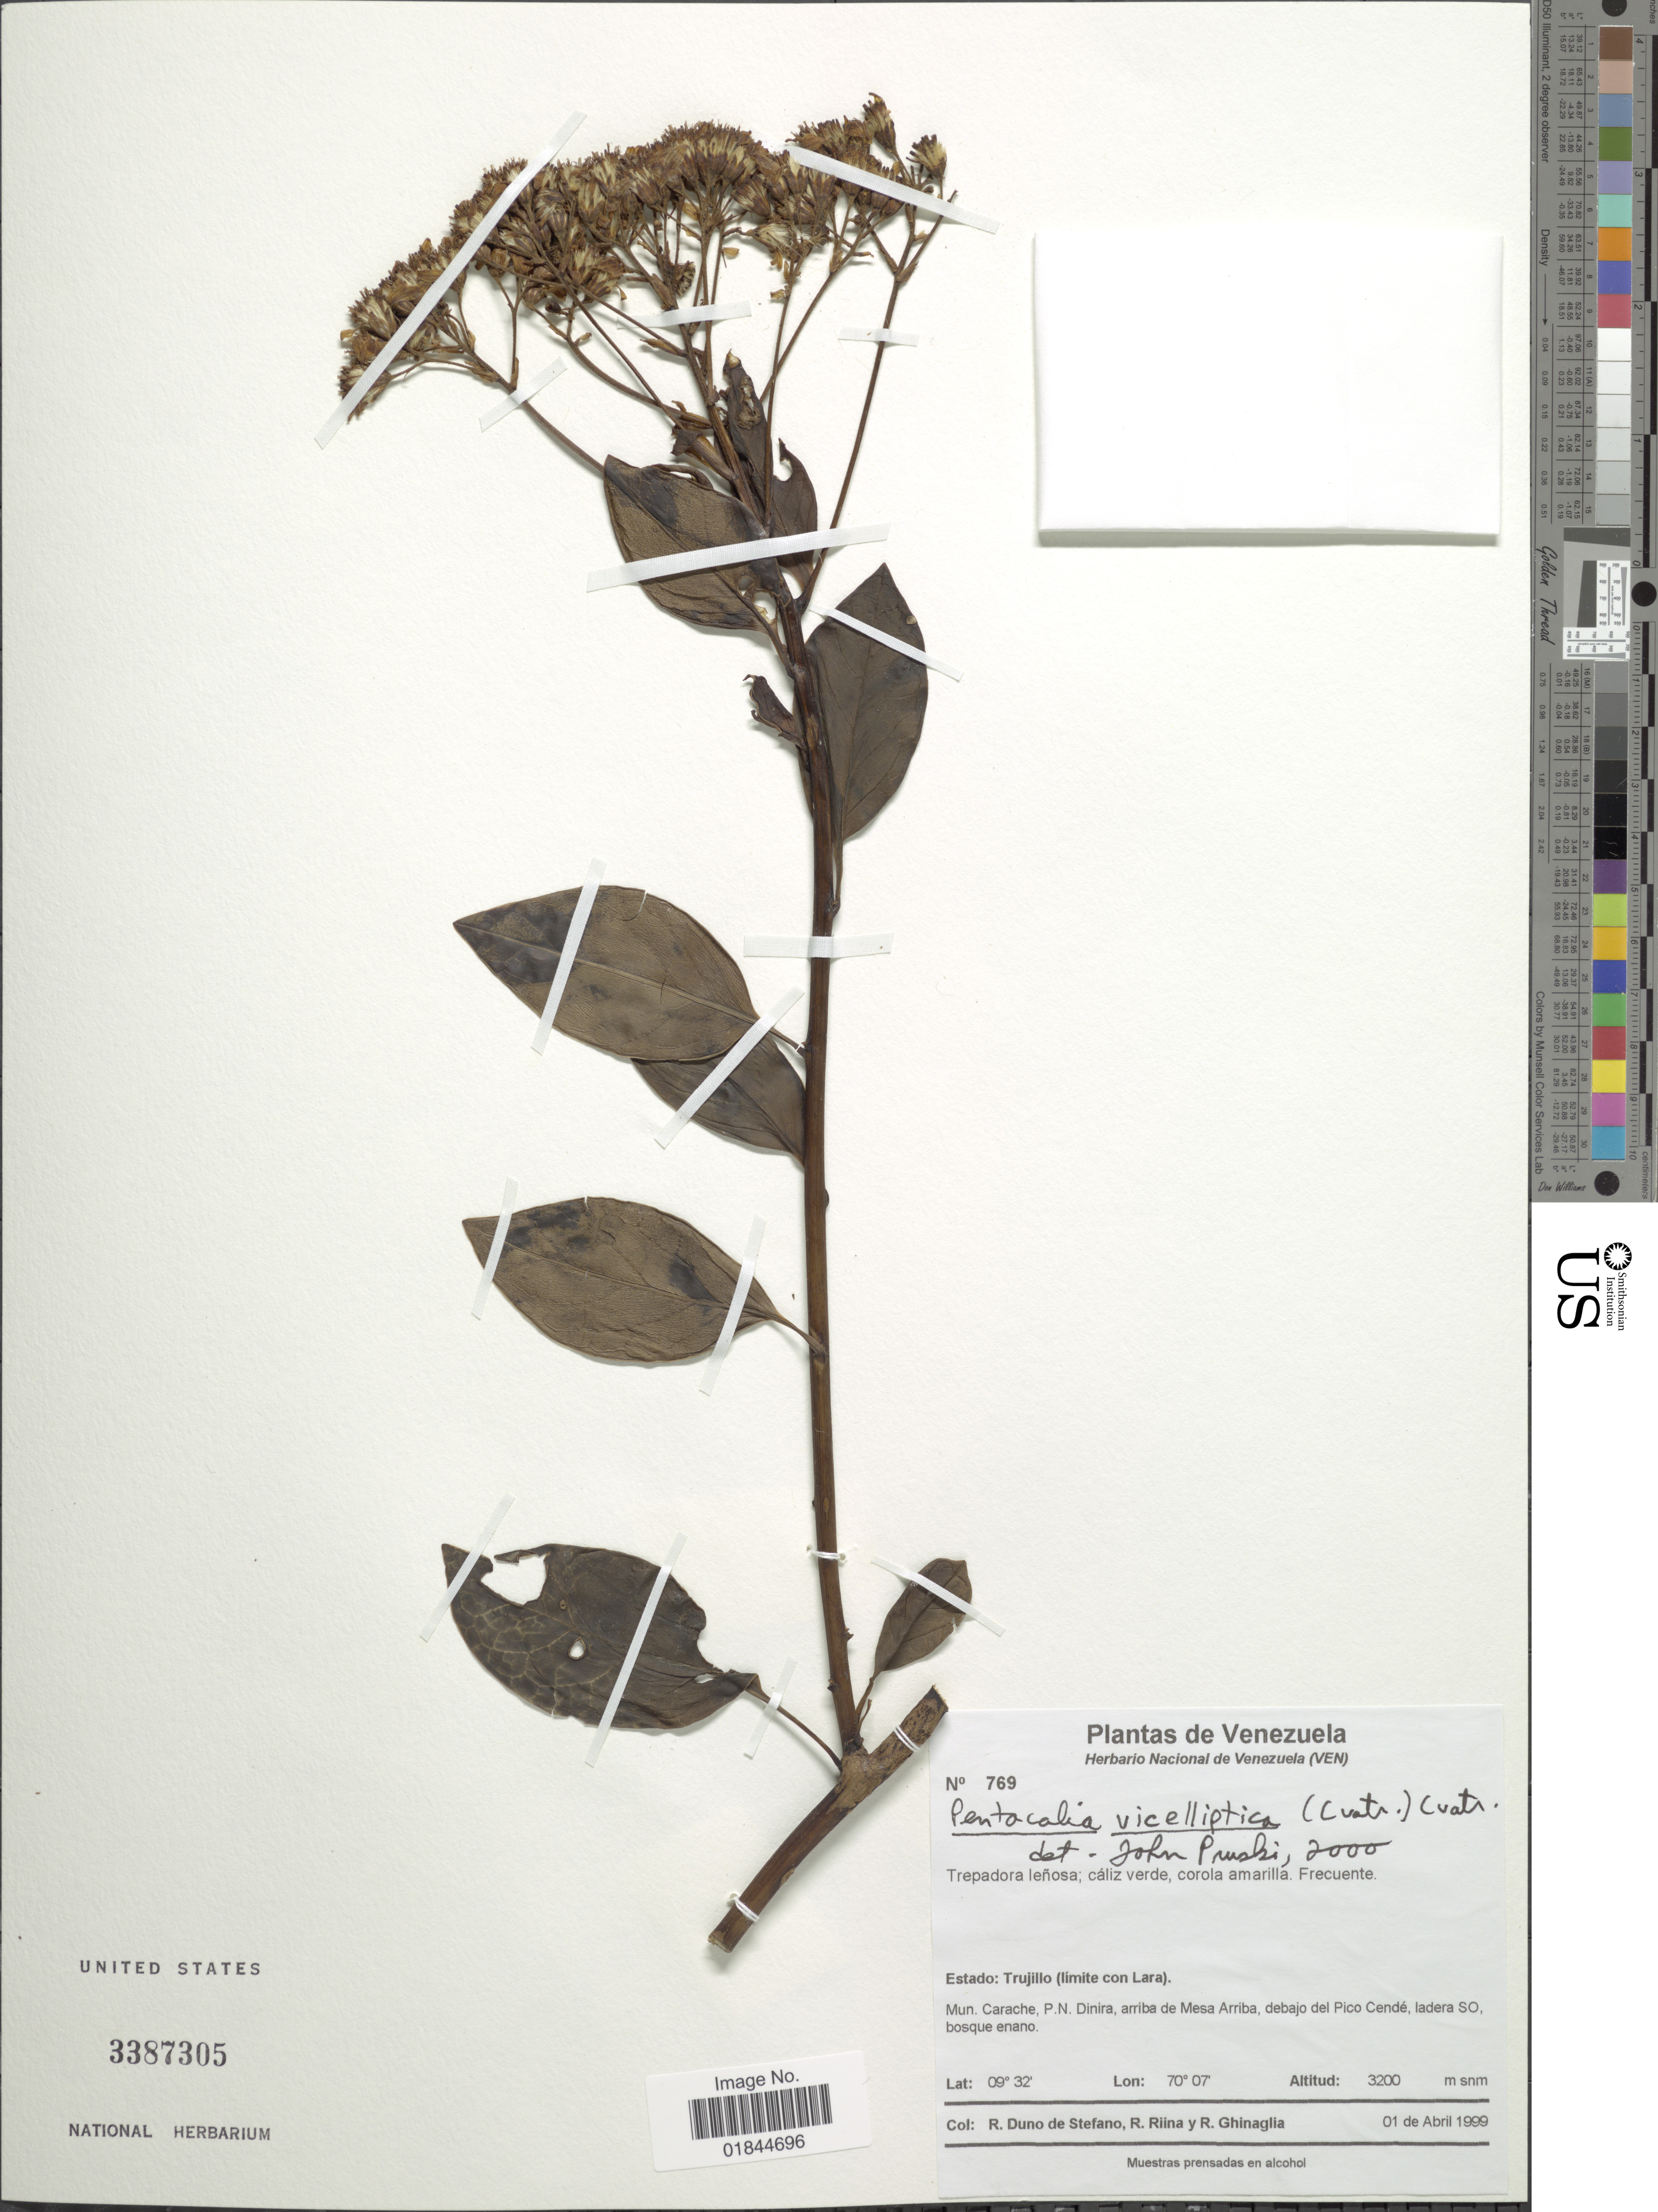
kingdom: Plantae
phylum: Tracheophyta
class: Magnoliopsida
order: Asterales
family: Asteraceae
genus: Pentacalia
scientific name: Pentacalia vicelliptica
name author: (Cuatrec.) Cuatrec.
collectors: R. Duno de Stefano, R. Riina & R. Ghinaglia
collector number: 769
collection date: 1999-04-01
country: Venezuela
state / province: Trujillo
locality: Mun. Carache (limite con Lara), P. N. Dinira, arriba de Mesa Arriba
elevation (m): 3200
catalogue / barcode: US 3387305